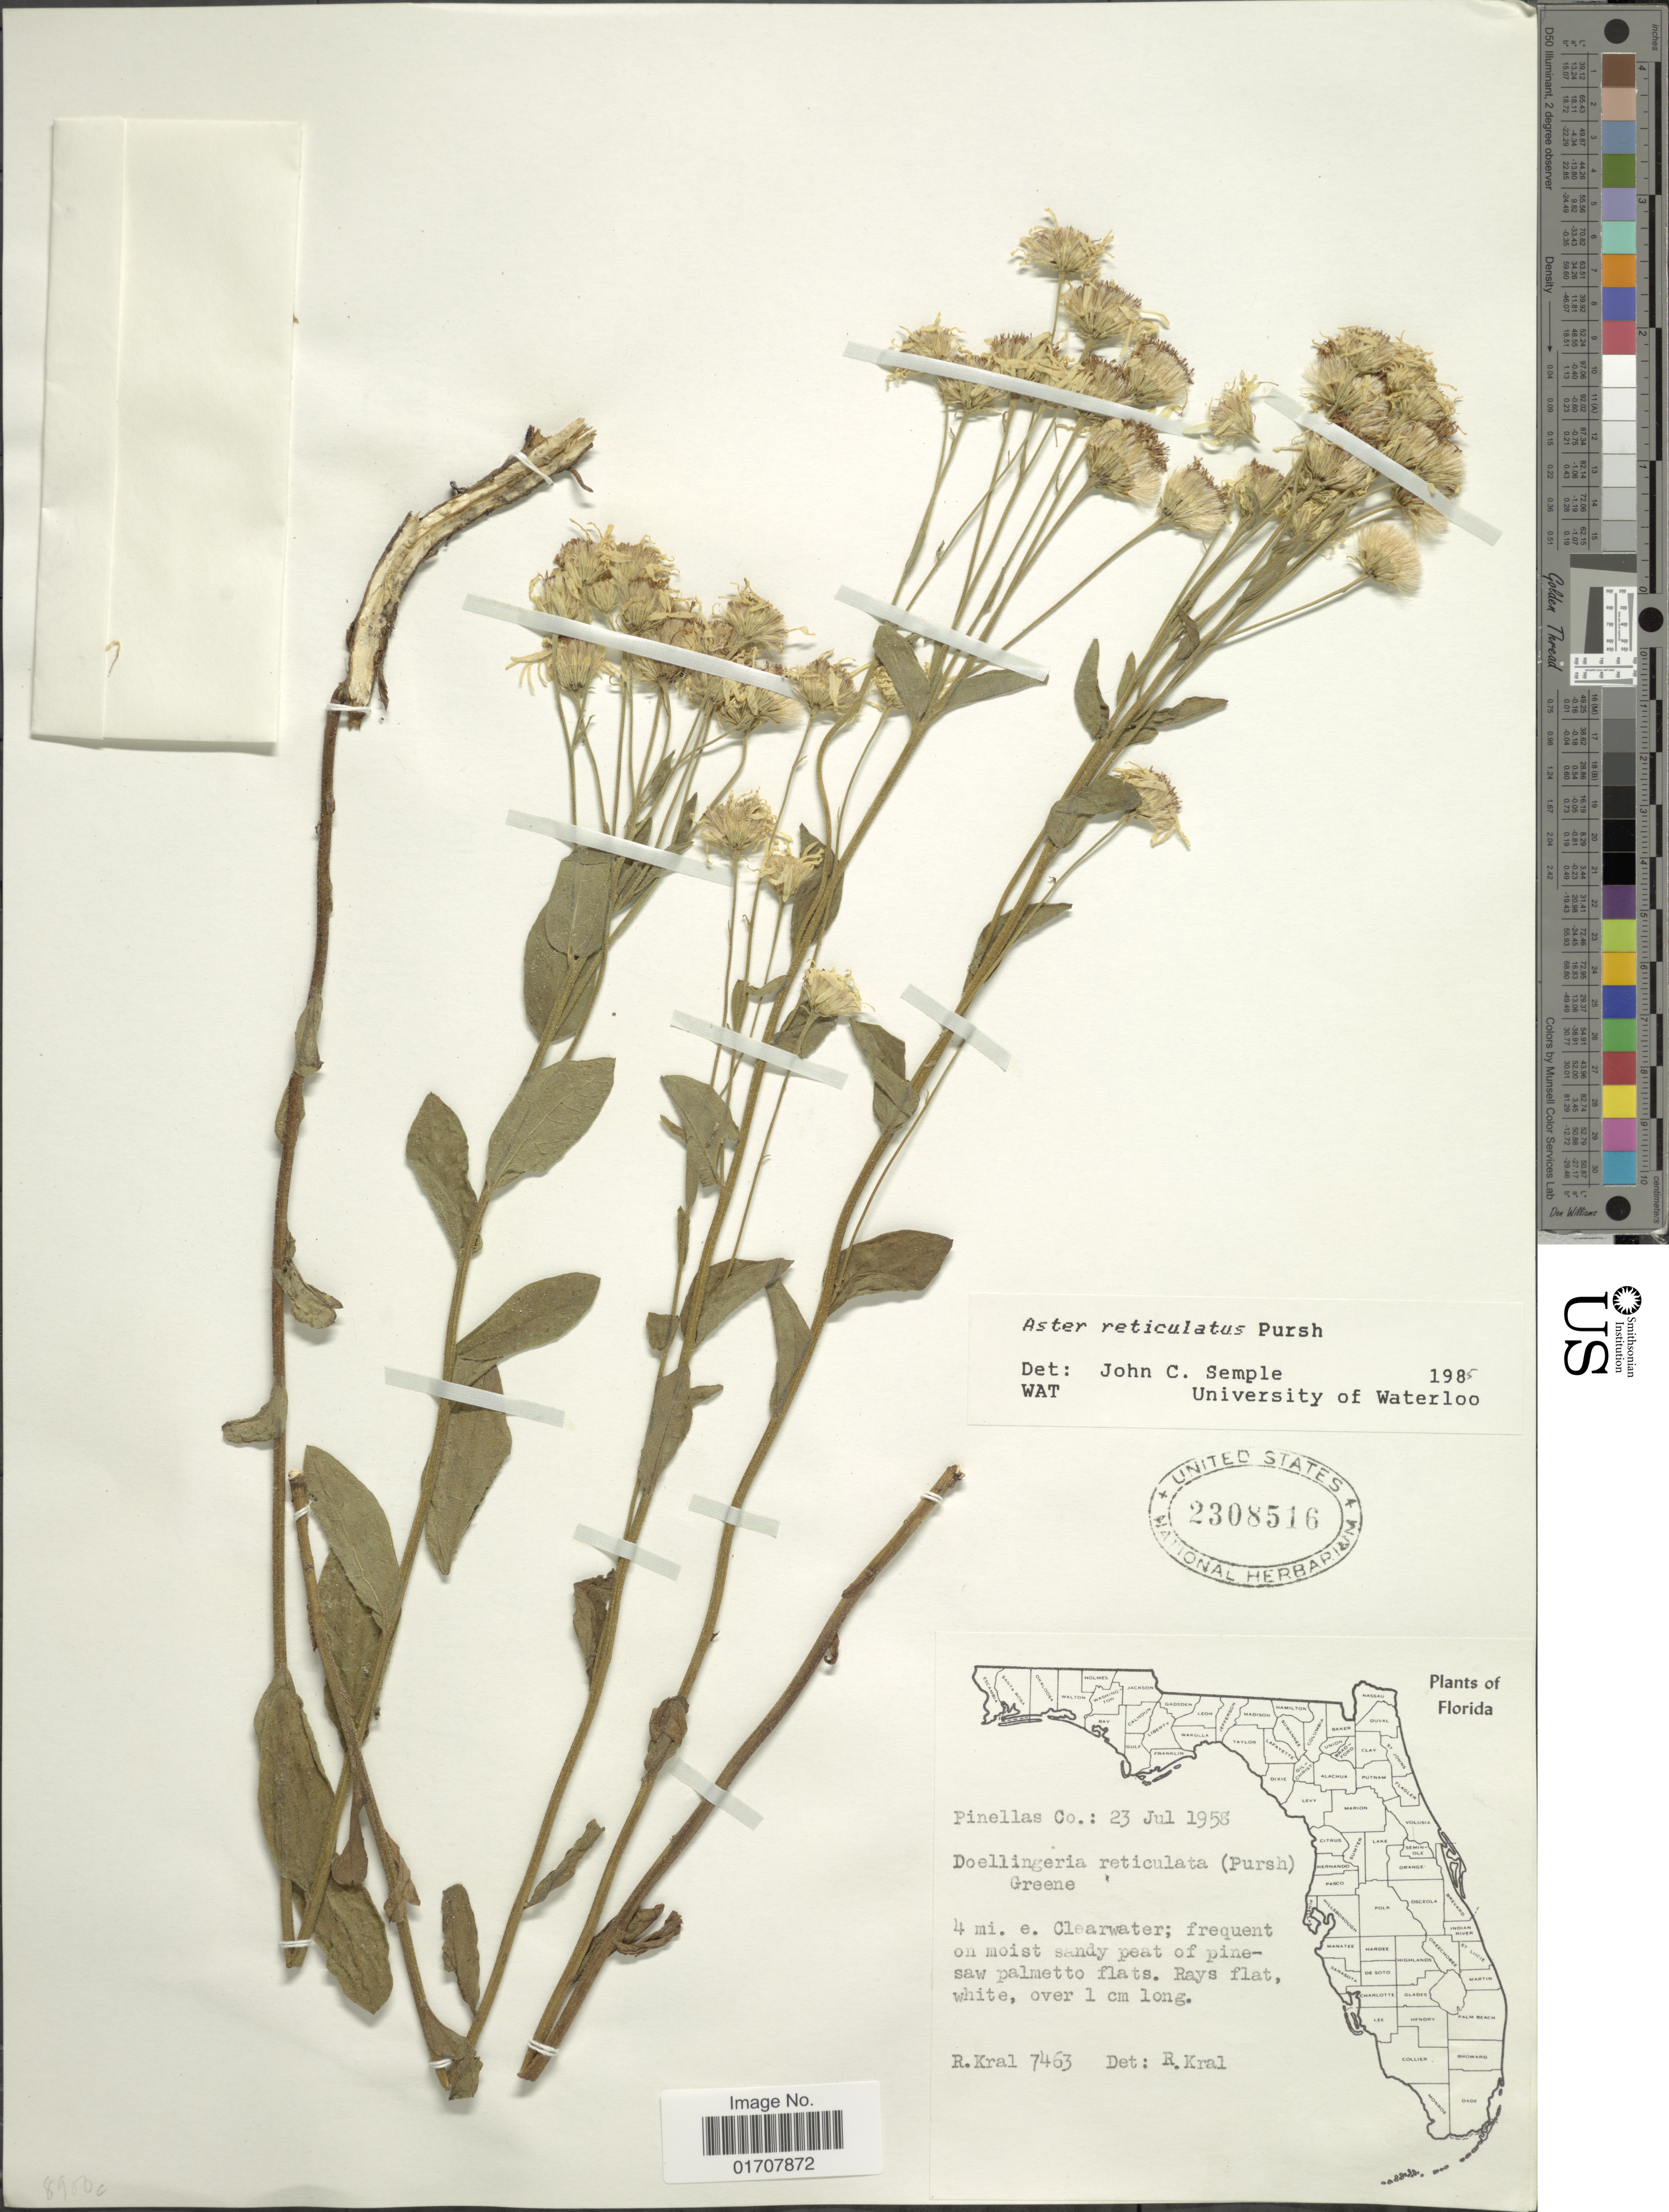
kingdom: Plantae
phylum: Tracheophyta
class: Magnoliopsida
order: Asterales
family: Asteraceae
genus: Oclemena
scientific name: Oclemena reticulata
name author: (Pursh) G.L. Nesom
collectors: R. Kral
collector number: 7463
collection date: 1958-07-23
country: United States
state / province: Florida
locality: Pinellas Co., 4 mi. e. Clearwater; frequent on moist sandy peat of Pine-saw Palmetto flats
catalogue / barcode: US 2308516